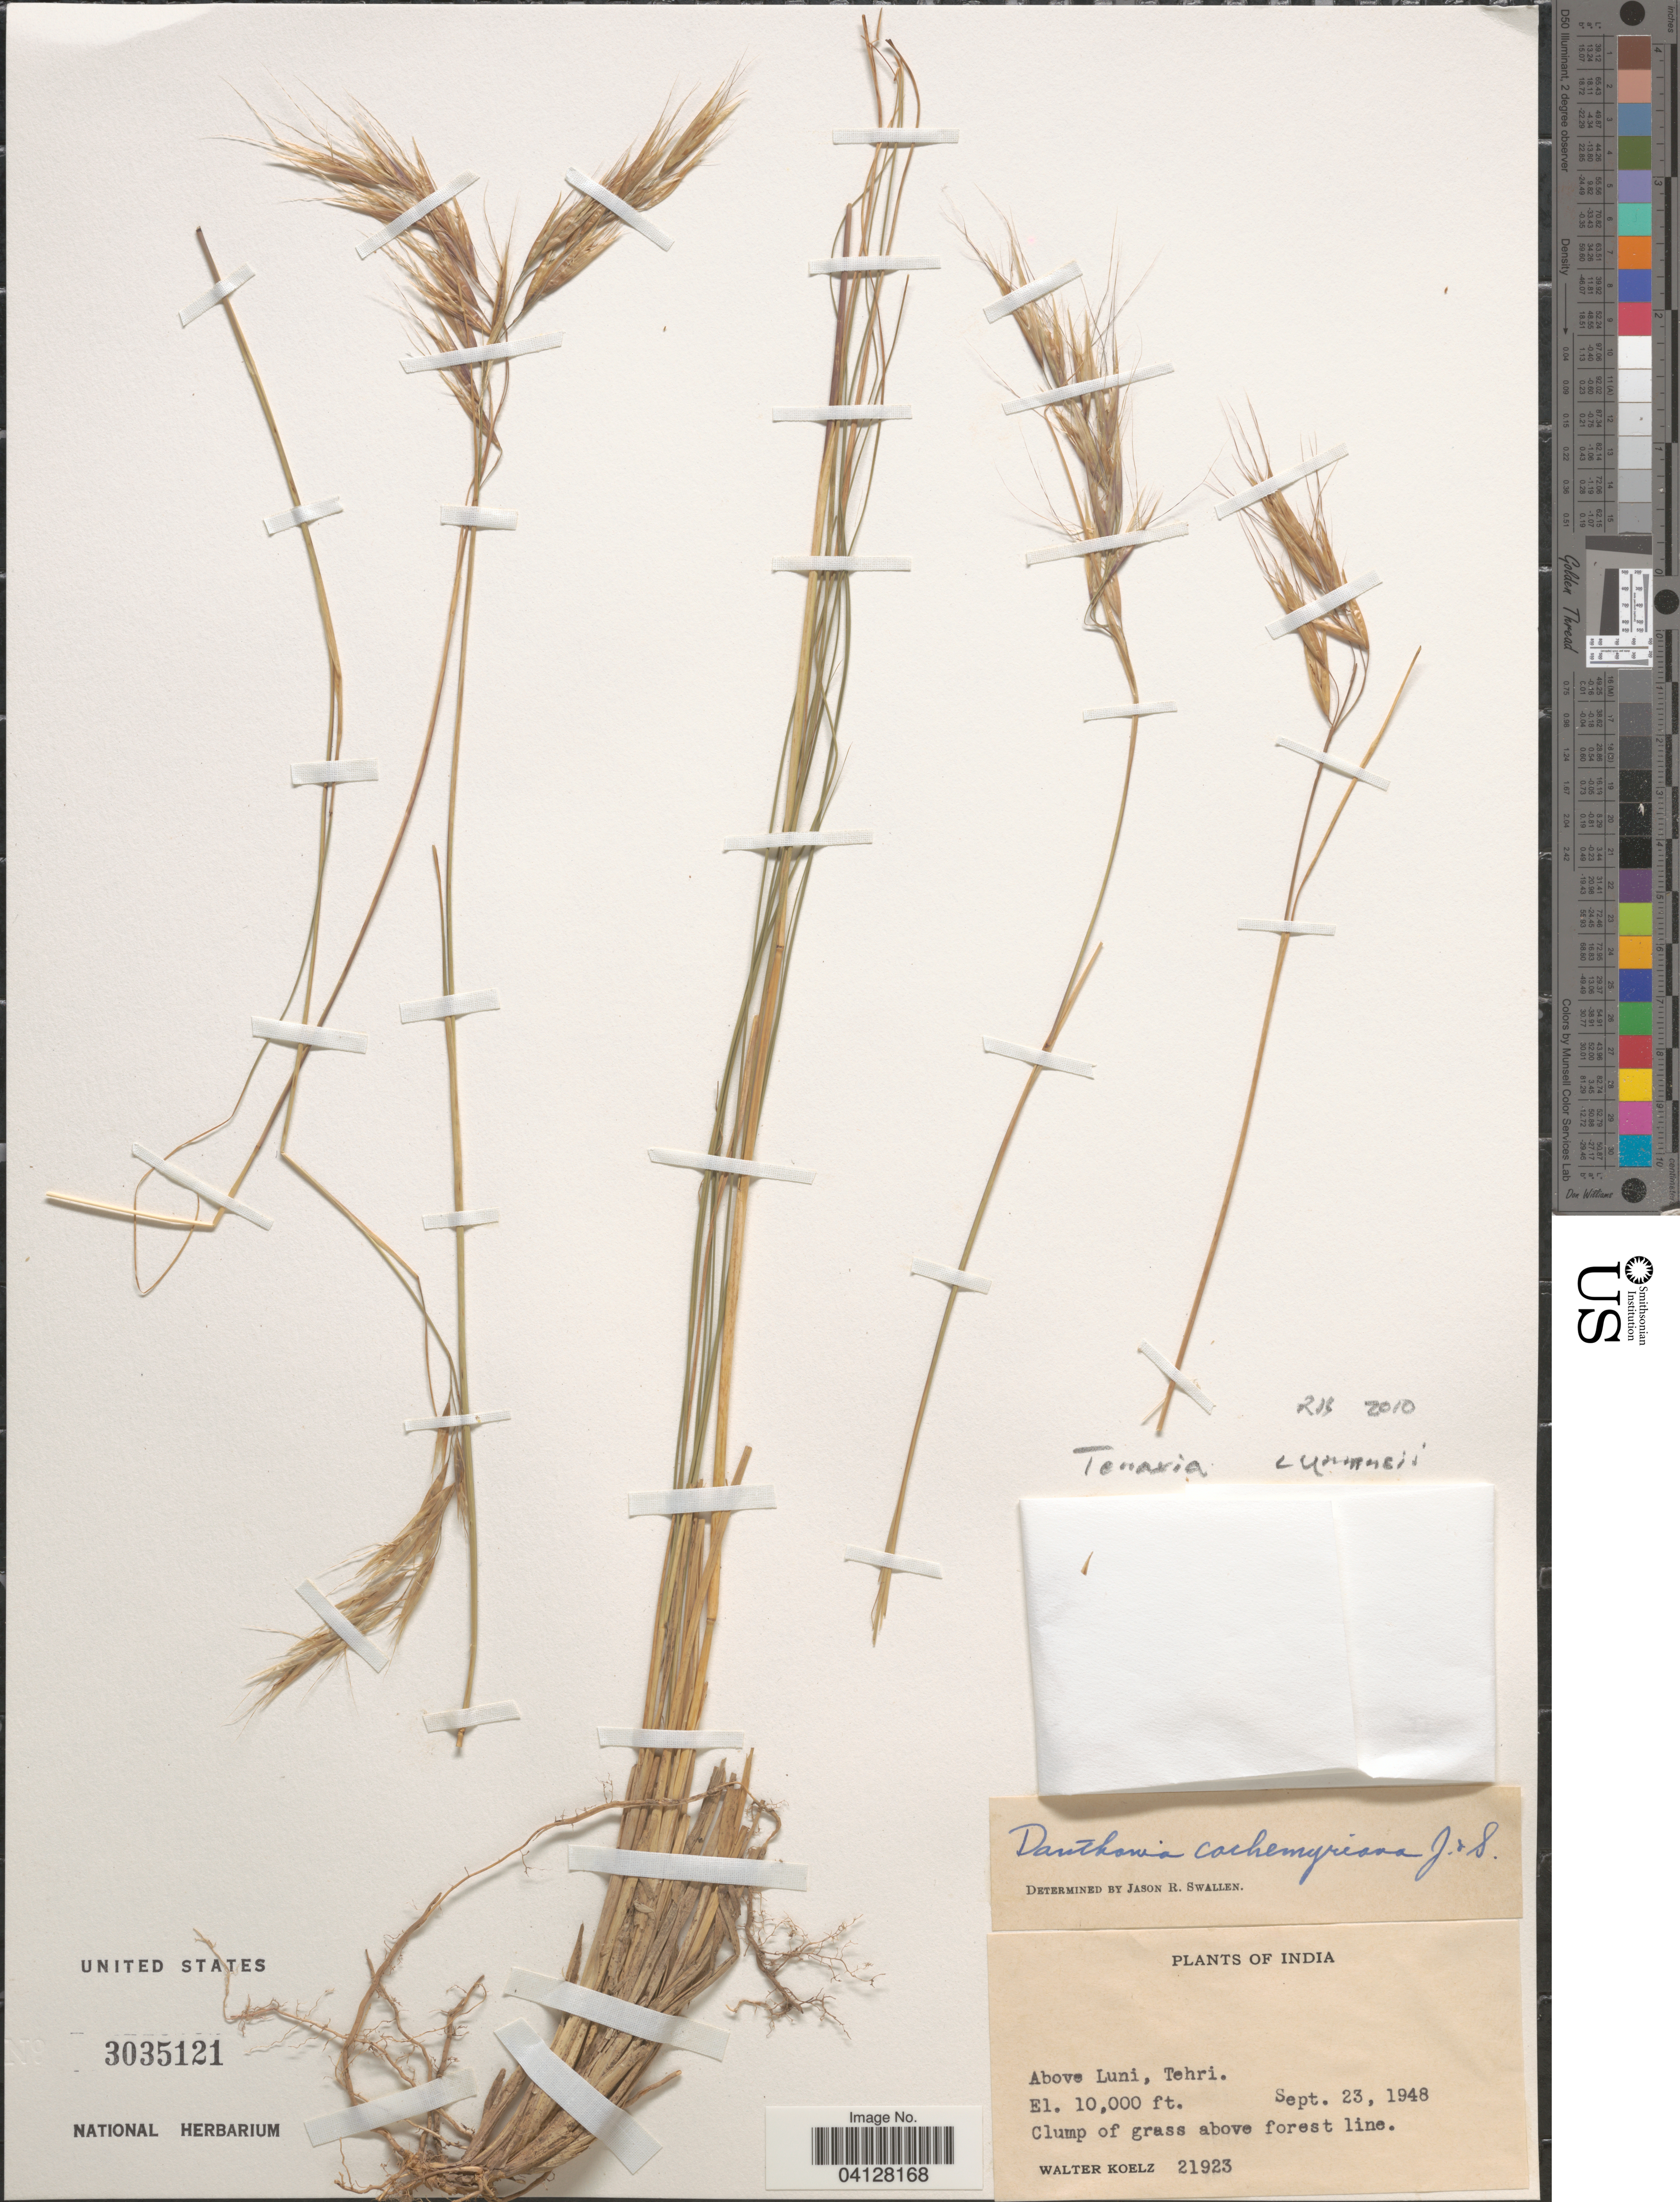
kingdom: Plantae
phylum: Tracheophyta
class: Liliopsida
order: Poales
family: Poaceae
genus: Danthonia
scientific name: Danthonia cachemyriana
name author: Jaub. & Spach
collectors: W. N. Koelz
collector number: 21923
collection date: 1948-09-23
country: India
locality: Above Luni, Tehri.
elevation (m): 3048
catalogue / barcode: US 3035121